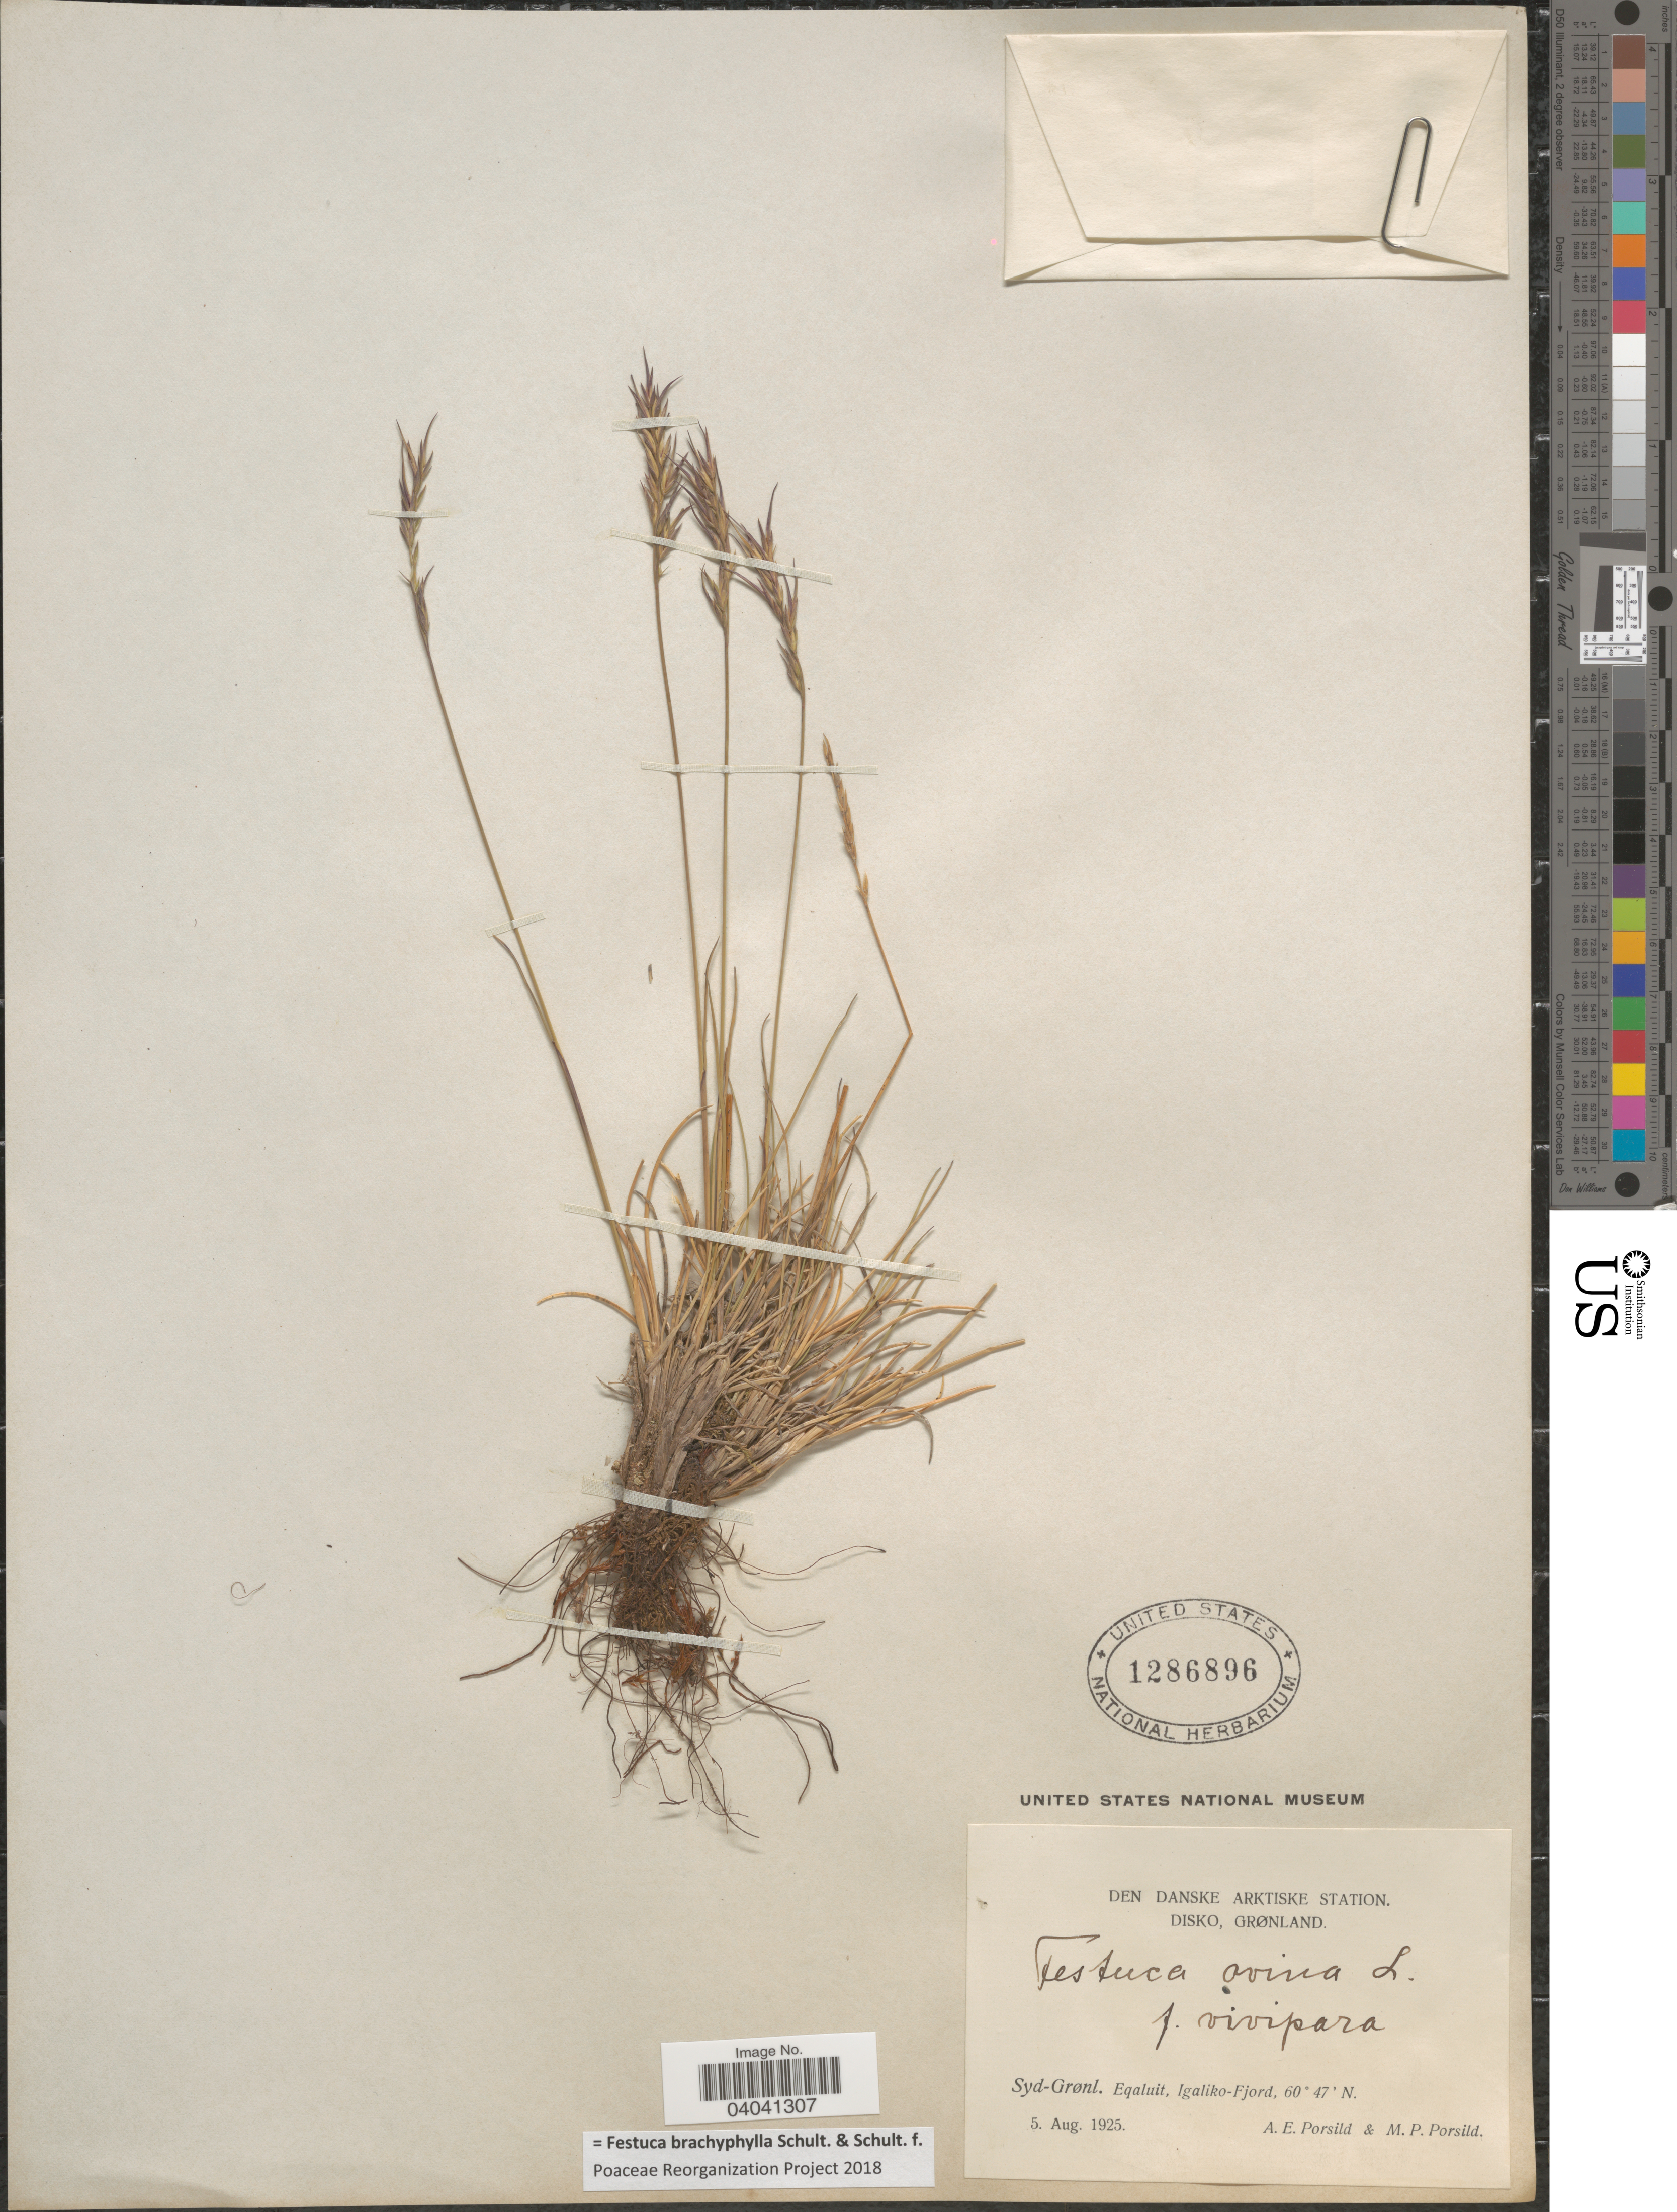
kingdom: Plantae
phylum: Tracheophyta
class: Liliopsida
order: Poales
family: Poaceae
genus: Festuca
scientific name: Festuca brachyphylla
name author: Schult. & Schult. f.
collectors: A. E. Porsild & M. P. Porsild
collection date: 1925-08-05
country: Greenland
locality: Den Danske Arktiske Station. Disko, Grønland. Syd-Grønl. Eqaluit, Igaliko-Fjord.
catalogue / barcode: US 1286896